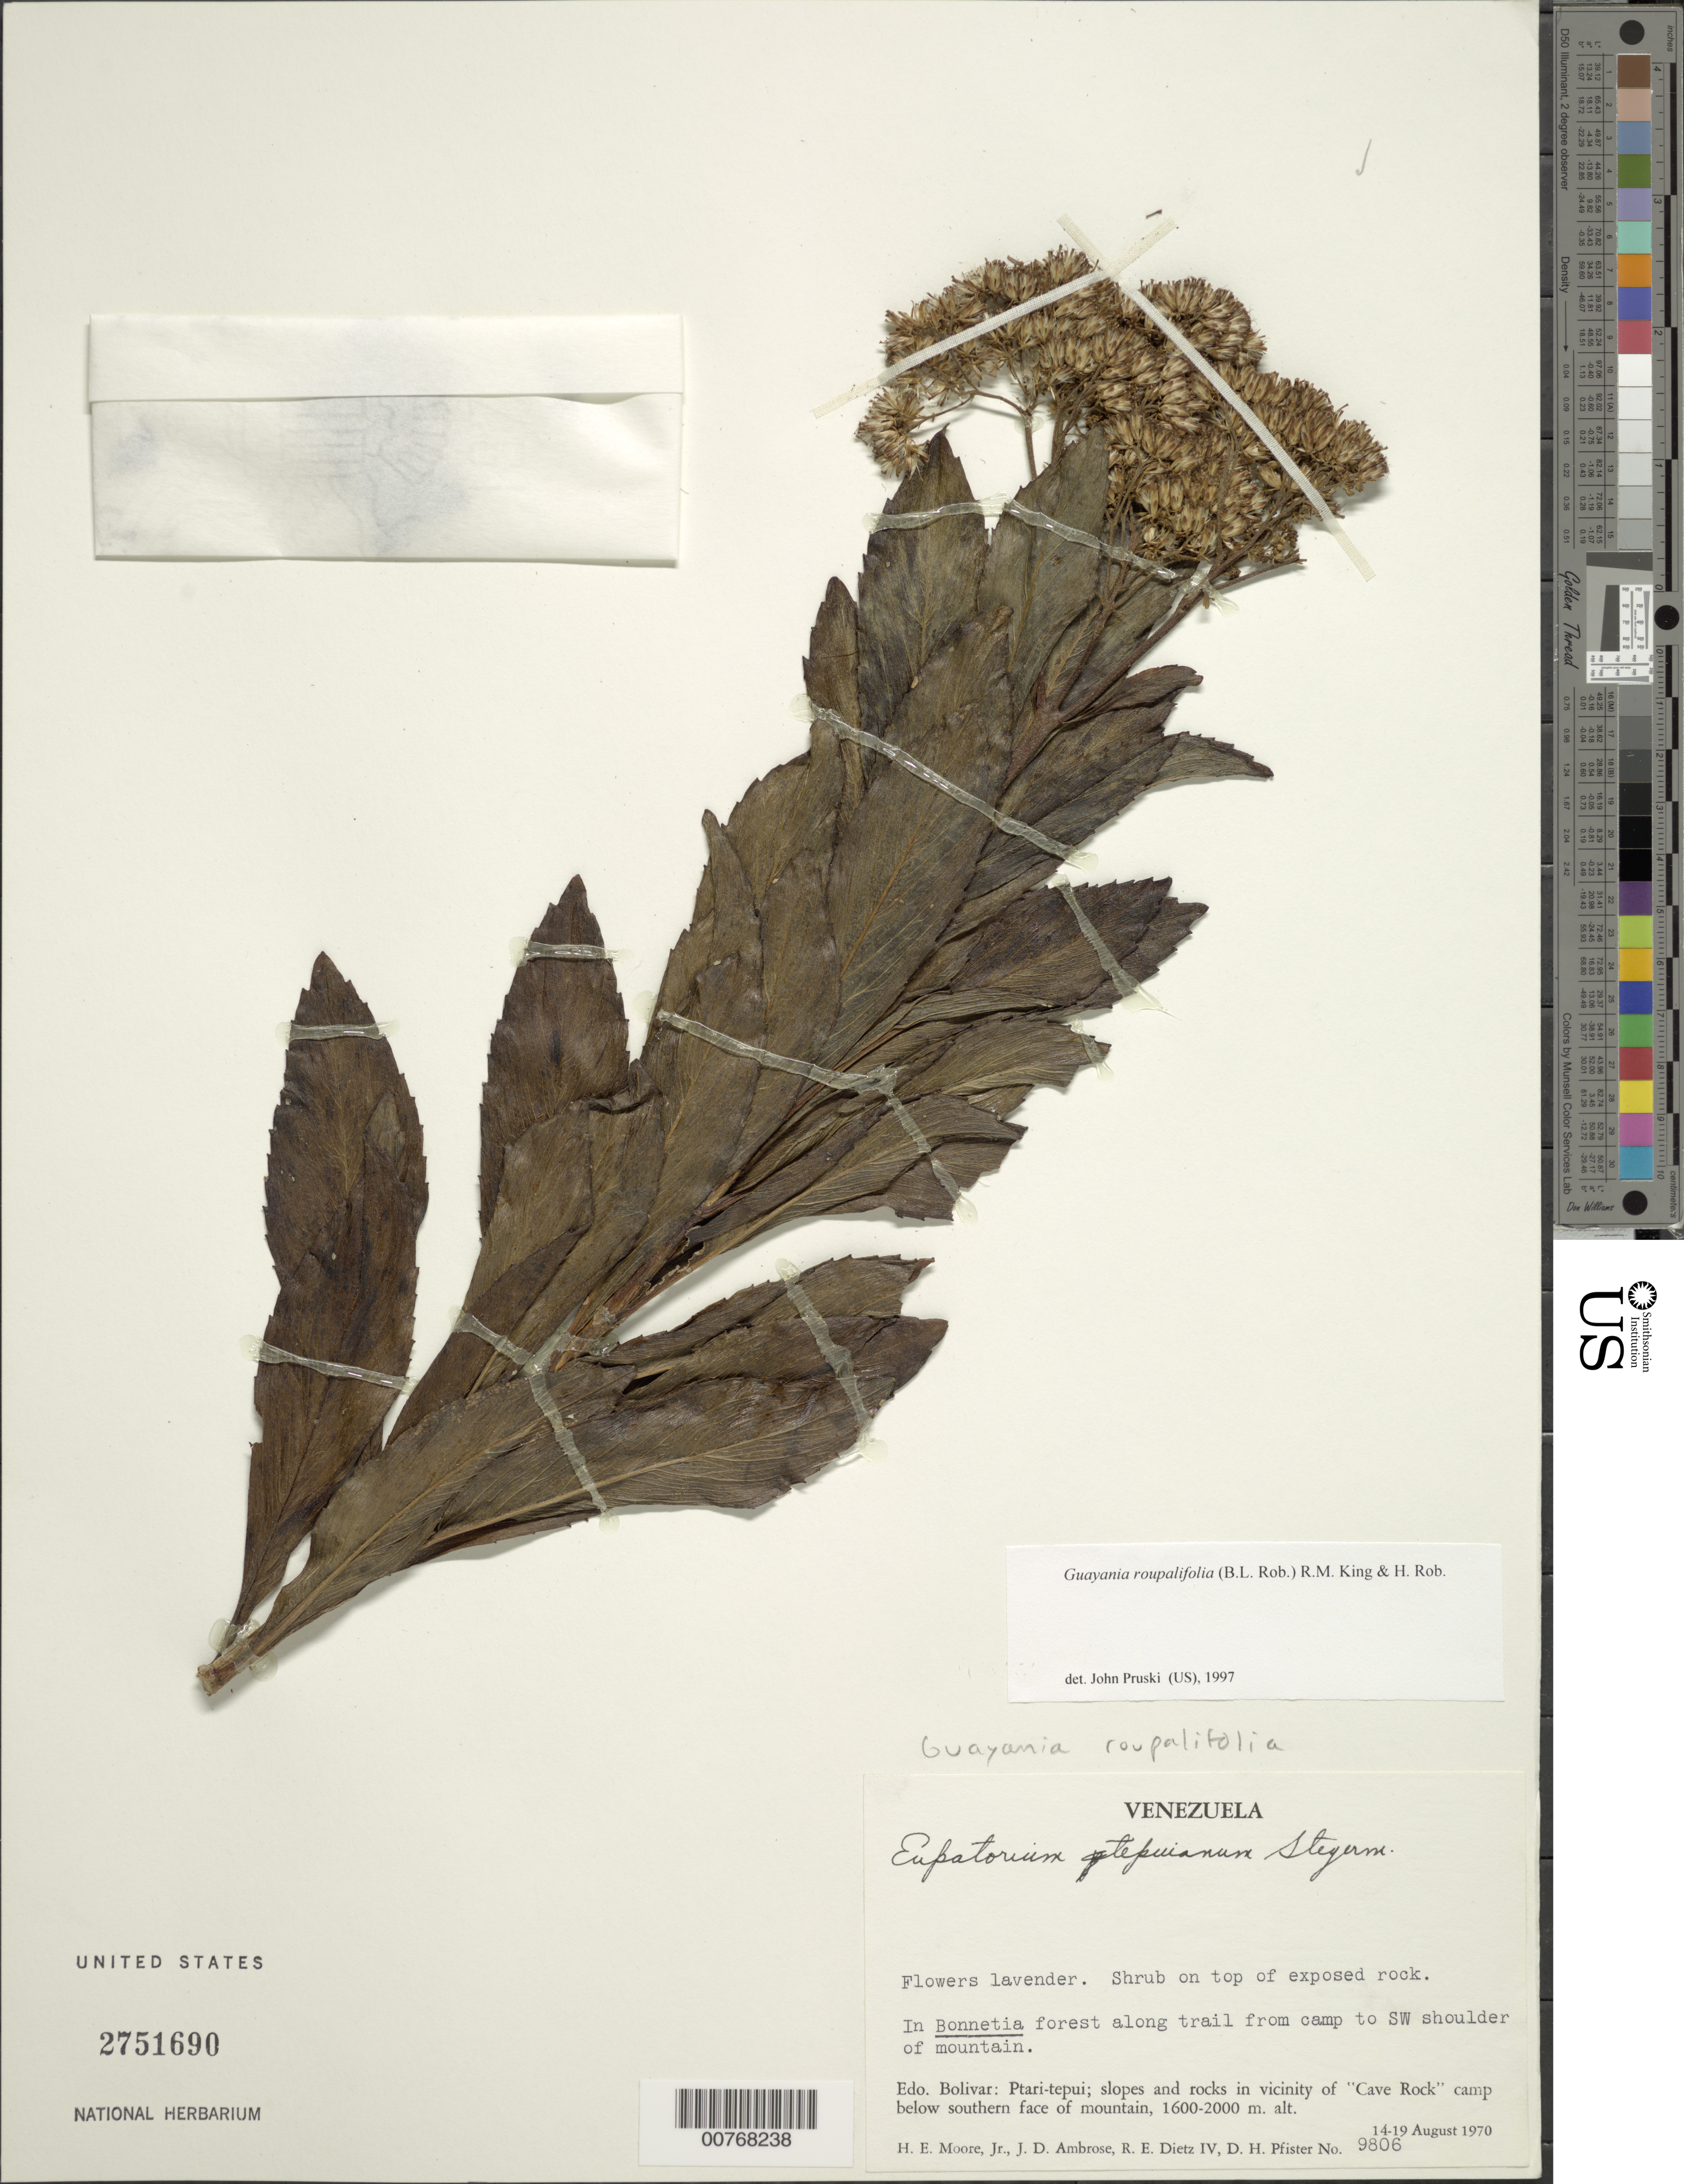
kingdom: Plantae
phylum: Tracheophyta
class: Magnoliopsida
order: Asterales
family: Asteraceae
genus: Guayania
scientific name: Guayania roupalifolia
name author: (B.L. Rob.) R.M. King & H. Rob.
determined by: Pruski, J. F.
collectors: H. E. Moore, J. D. Ambrose, R. Dietz & D. H. Pfister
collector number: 9806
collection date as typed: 14-Aug-70 to 19-Aug-70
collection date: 1970-08-14/1970-08-19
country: Venezuela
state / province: Bolívar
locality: Ptari-tepuí, vicinity of "Cave Rock" camp below southern face of mountain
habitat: Top of exposed rock in Bonnetia forest along trail from camp to SW shoulder of mountain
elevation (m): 1600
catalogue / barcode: US 2751690